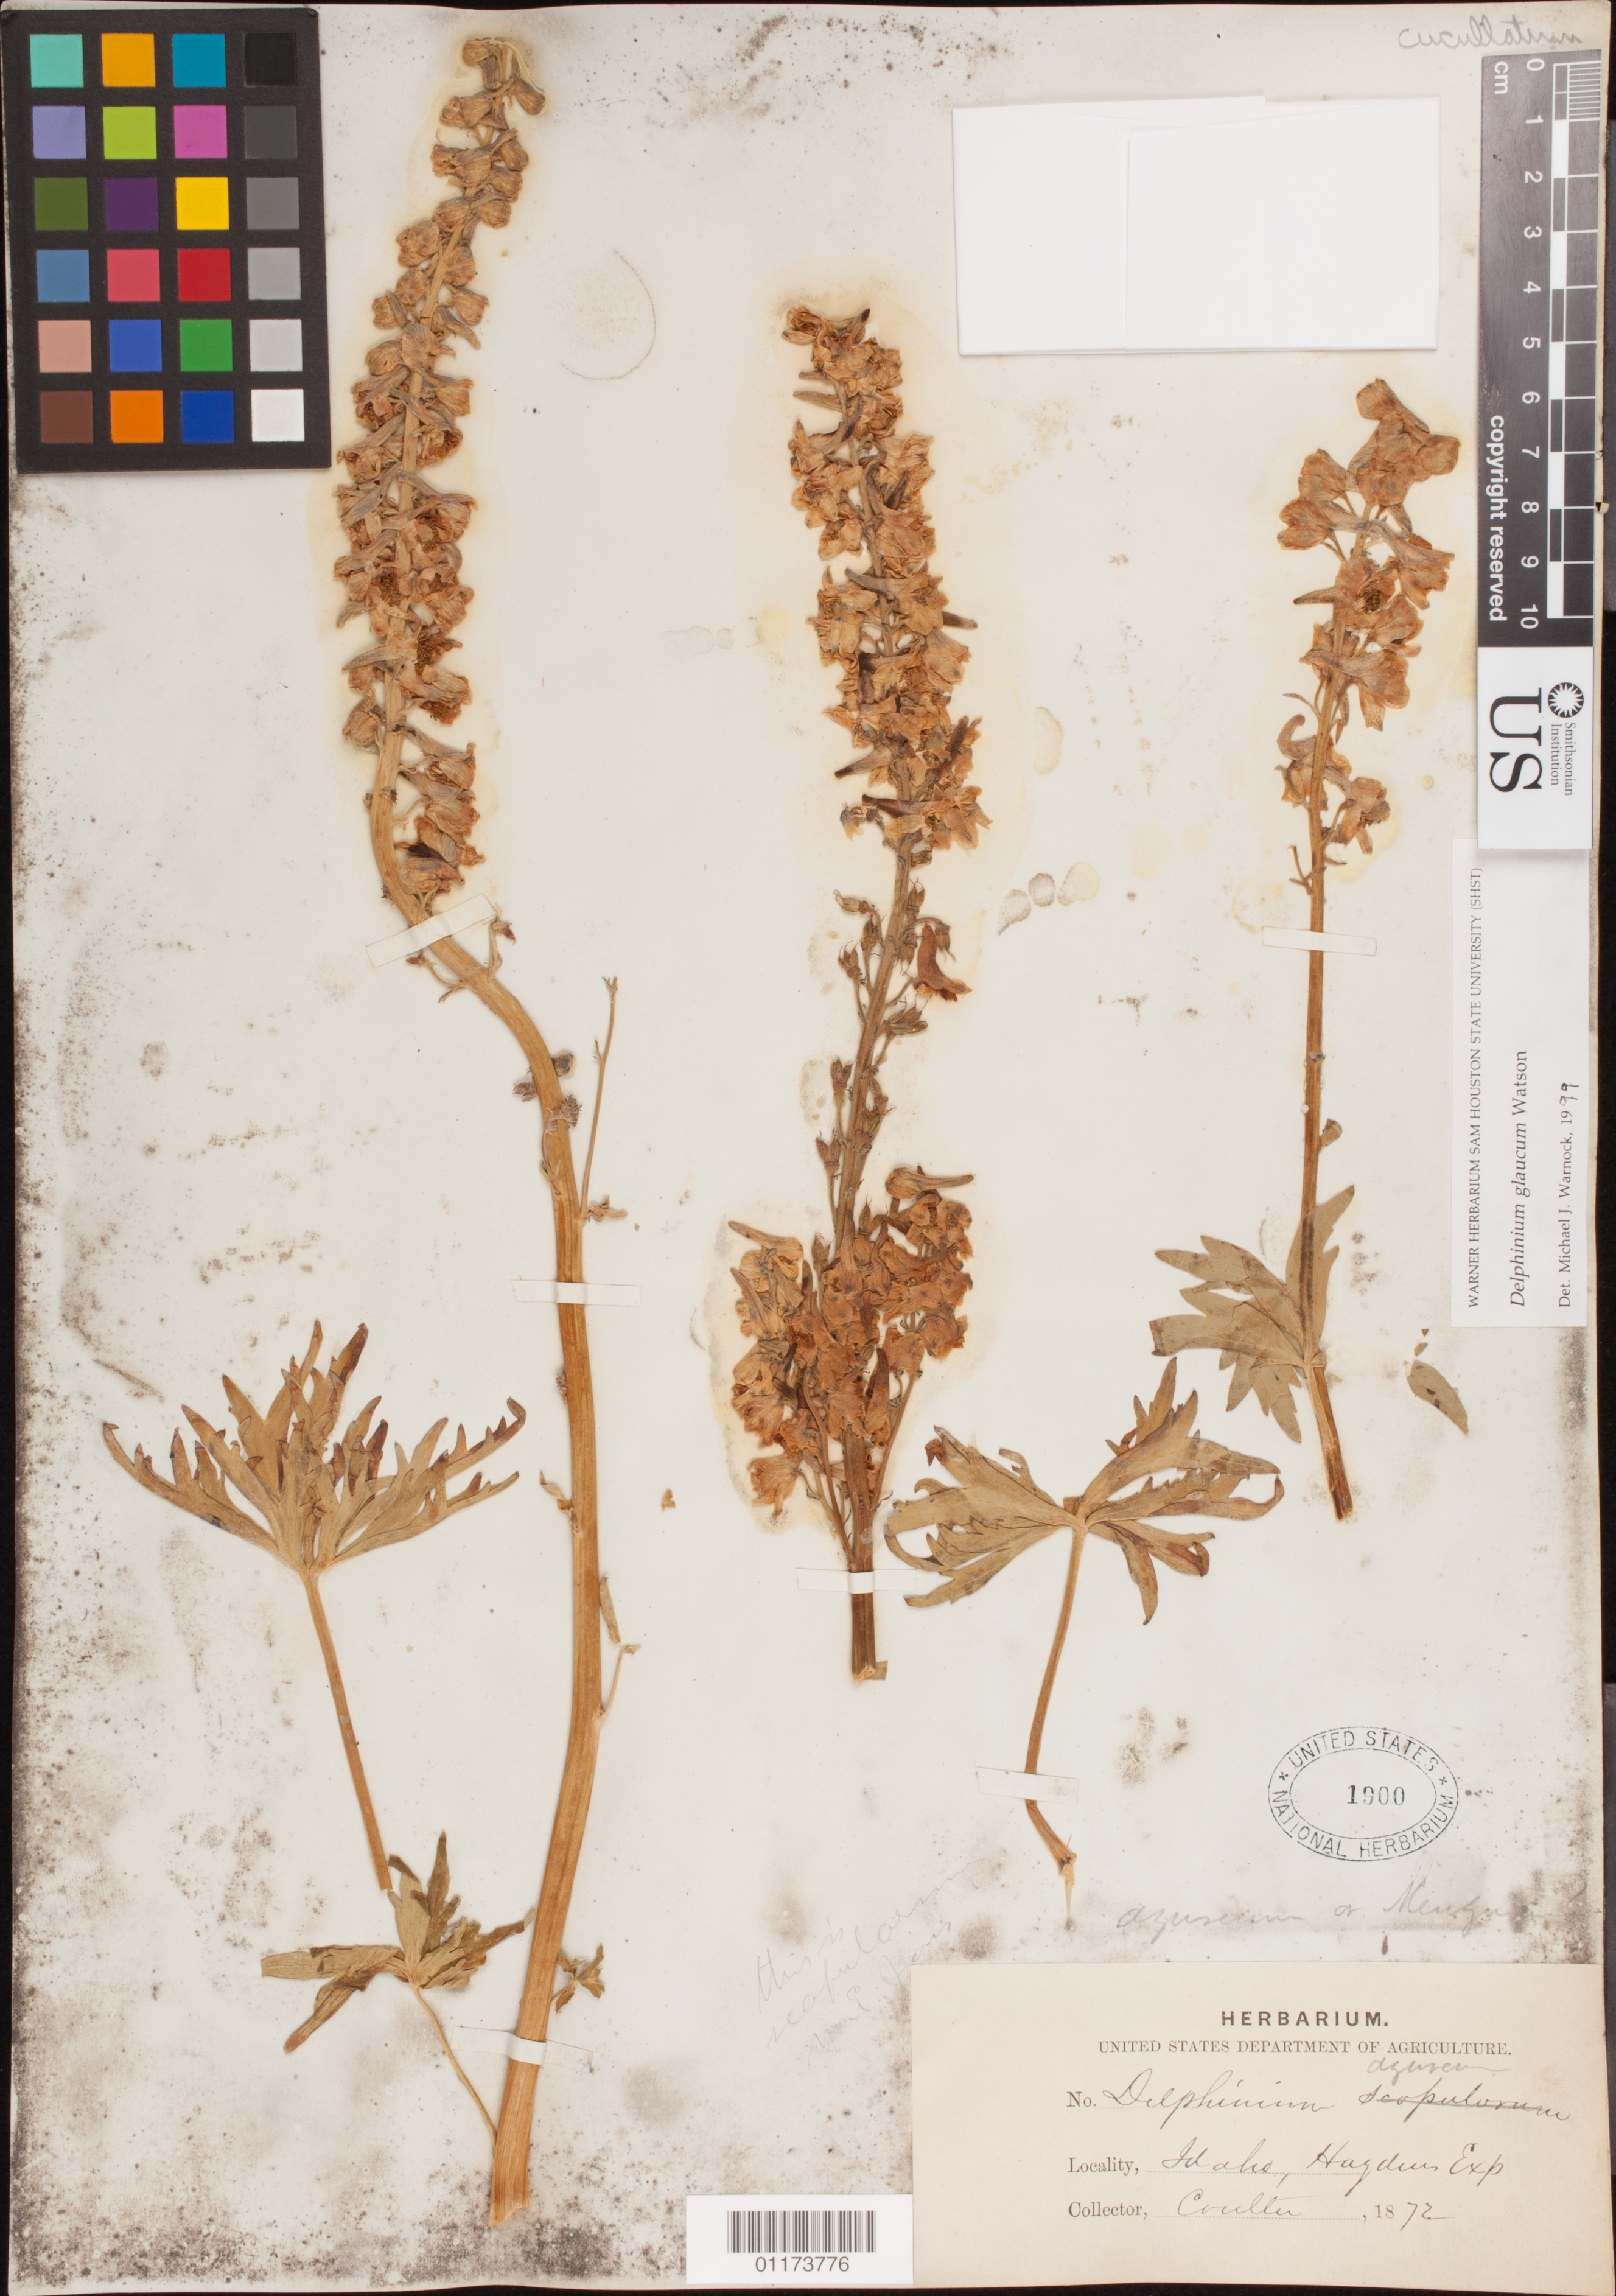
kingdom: Plantae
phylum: Tracheophyta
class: Magnoliopsida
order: Ranunculales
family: Ranunculaceae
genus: Delphinium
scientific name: Delphinium glaucum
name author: S. Watson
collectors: -- Coulter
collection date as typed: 1872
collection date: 1872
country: United States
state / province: Idaho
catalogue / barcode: US 1900